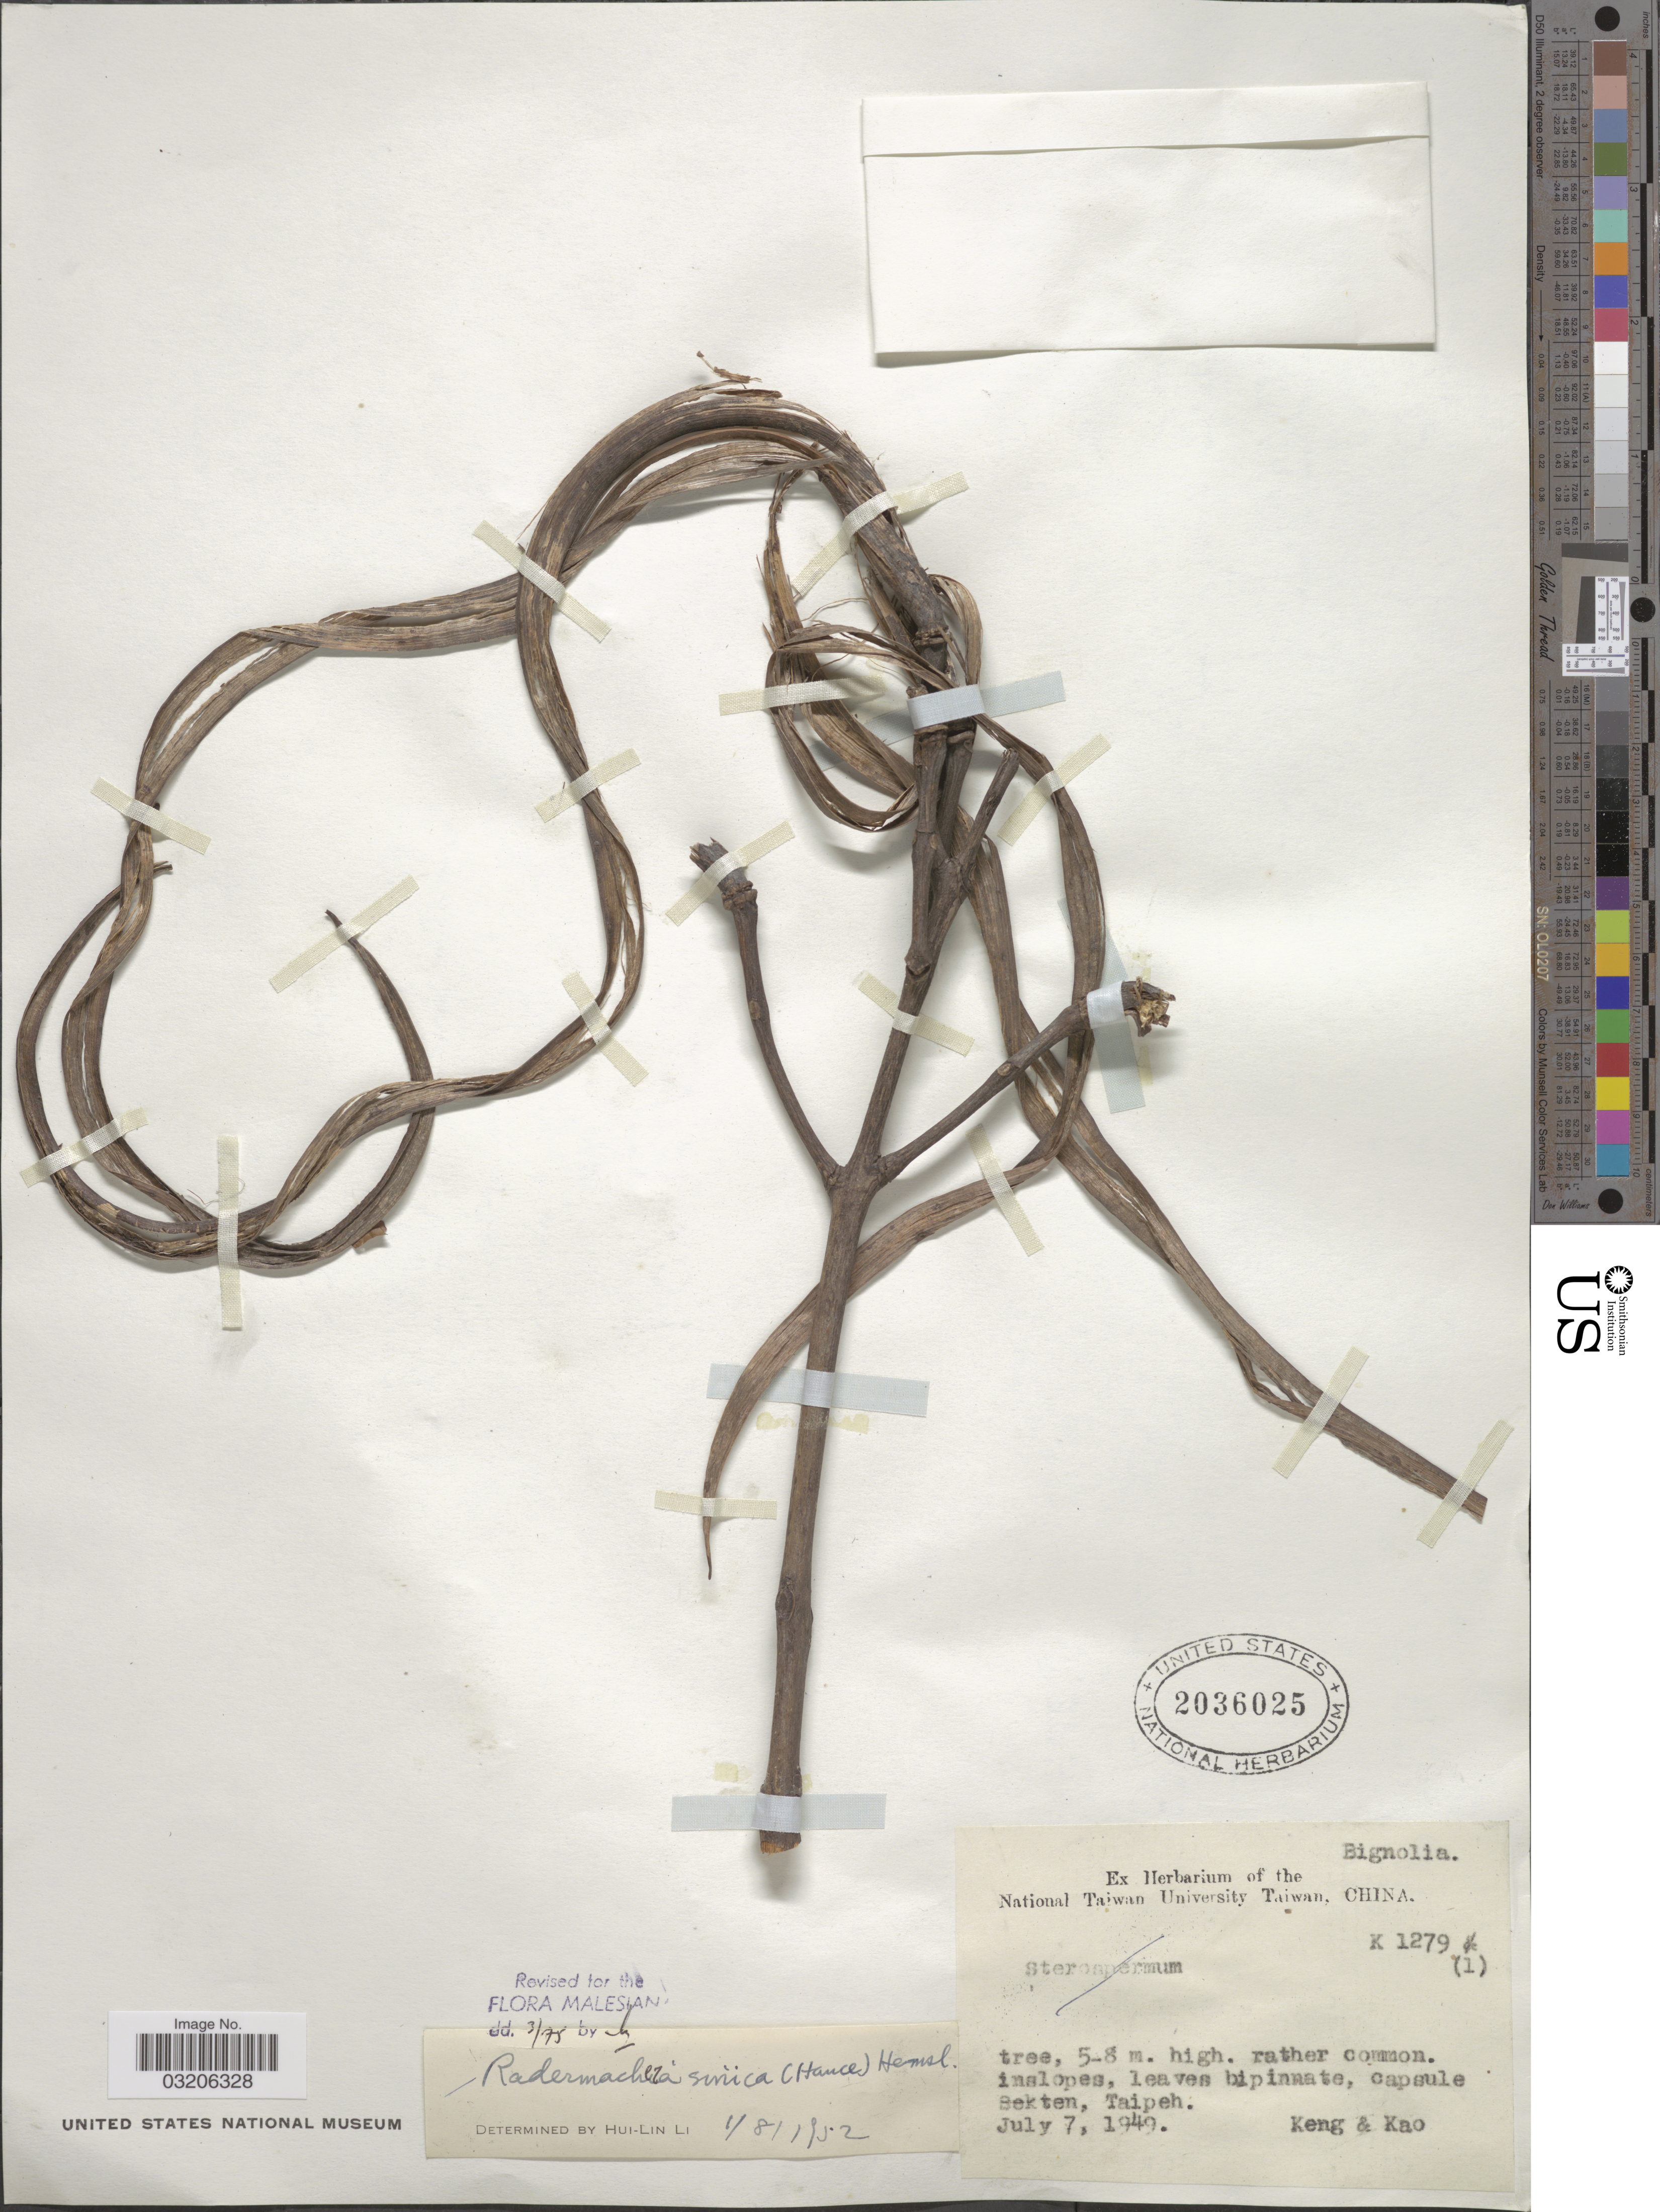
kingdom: Plantae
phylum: Tracheophyta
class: Magnoliopsida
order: Lamiales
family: Bignoniaceae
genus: Radermachera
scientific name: Radermachera sinica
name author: (Hance) Hemsl.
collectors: -- Keng & -. Kao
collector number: K 1279 (1)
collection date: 1949-07-07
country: Taiwan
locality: Bekten, Taipeh.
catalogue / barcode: US 2036025